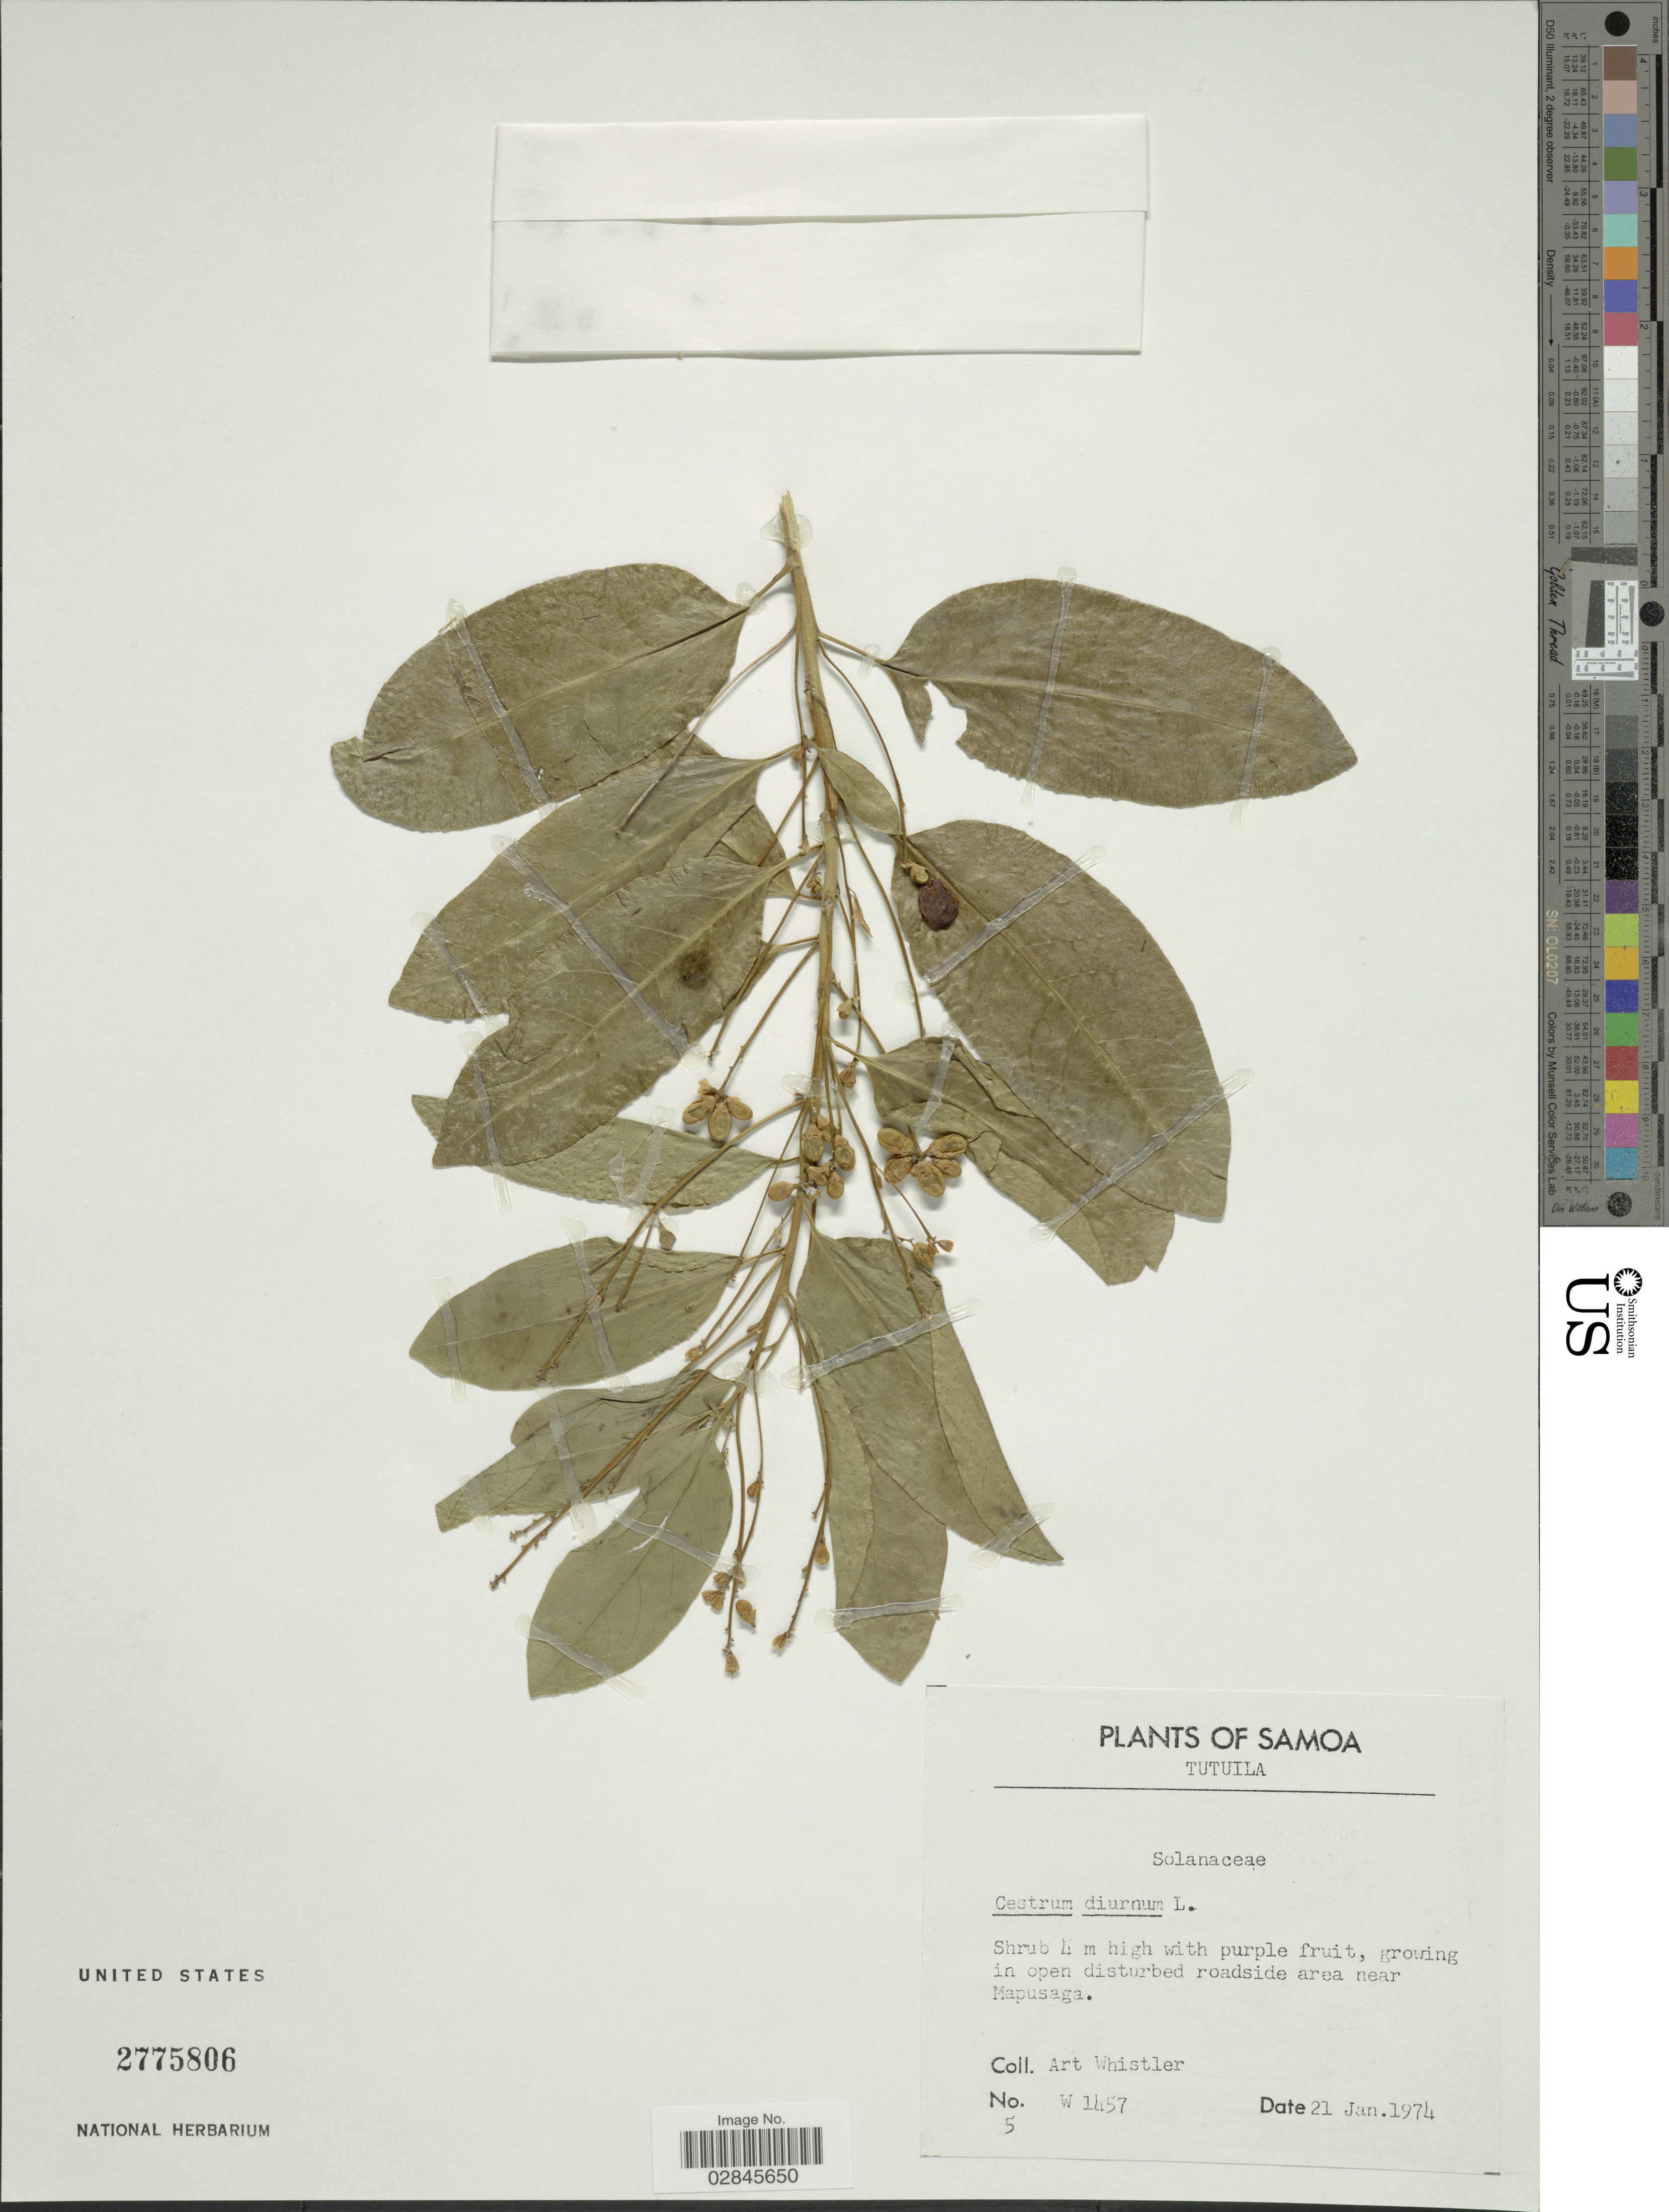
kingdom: Plantae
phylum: Tracheophyta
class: Magnoliopsida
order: Solanales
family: Solanaceae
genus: Cestrum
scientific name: Cestrum diurnum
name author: L.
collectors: A. Whistler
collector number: W1457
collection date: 1974-01-21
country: American Samoa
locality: Samoa. Tutuila. Area near Mapusaga.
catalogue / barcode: US 2775806